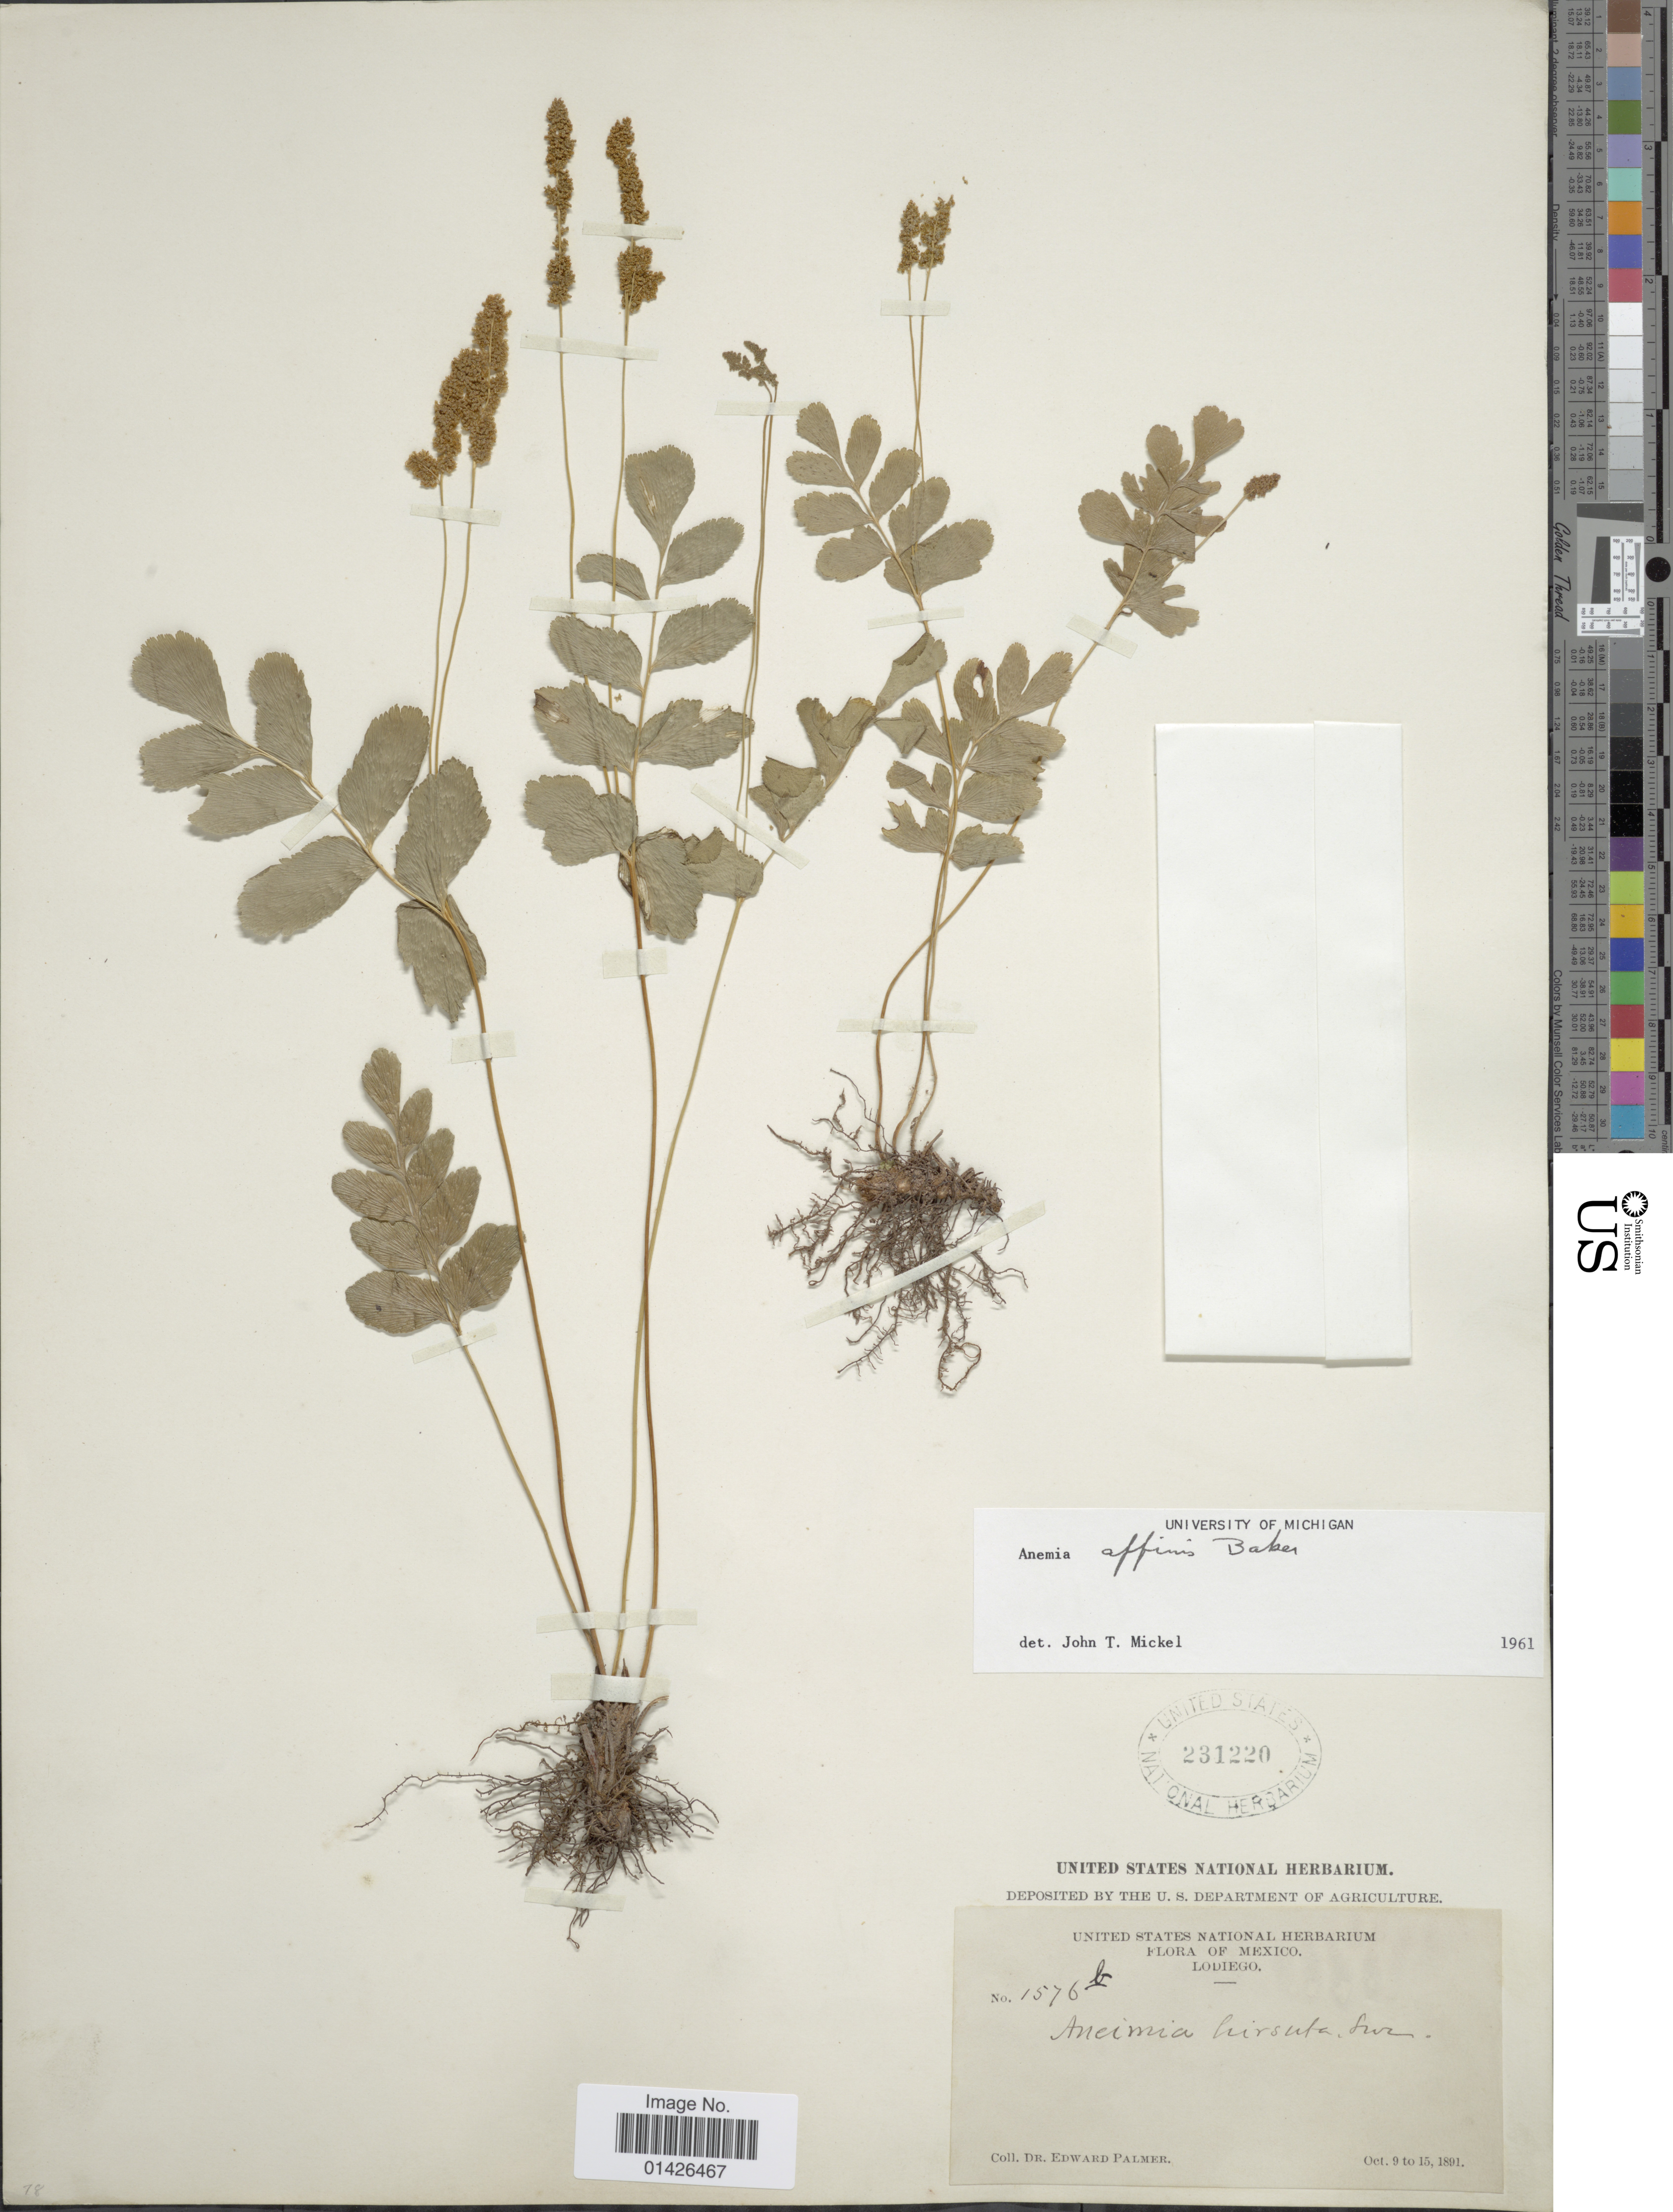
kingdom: Plantae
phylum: Tracheophyta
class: Polypodiopsida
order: Schizaeales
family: Anemiaceae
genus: Anemia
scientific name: Anemia affinis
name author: Baker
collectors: E. Palmer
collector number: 1576b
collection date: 1891-10-09/1891-10-15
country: Mexico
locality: Lodiego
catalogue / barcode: US 231220